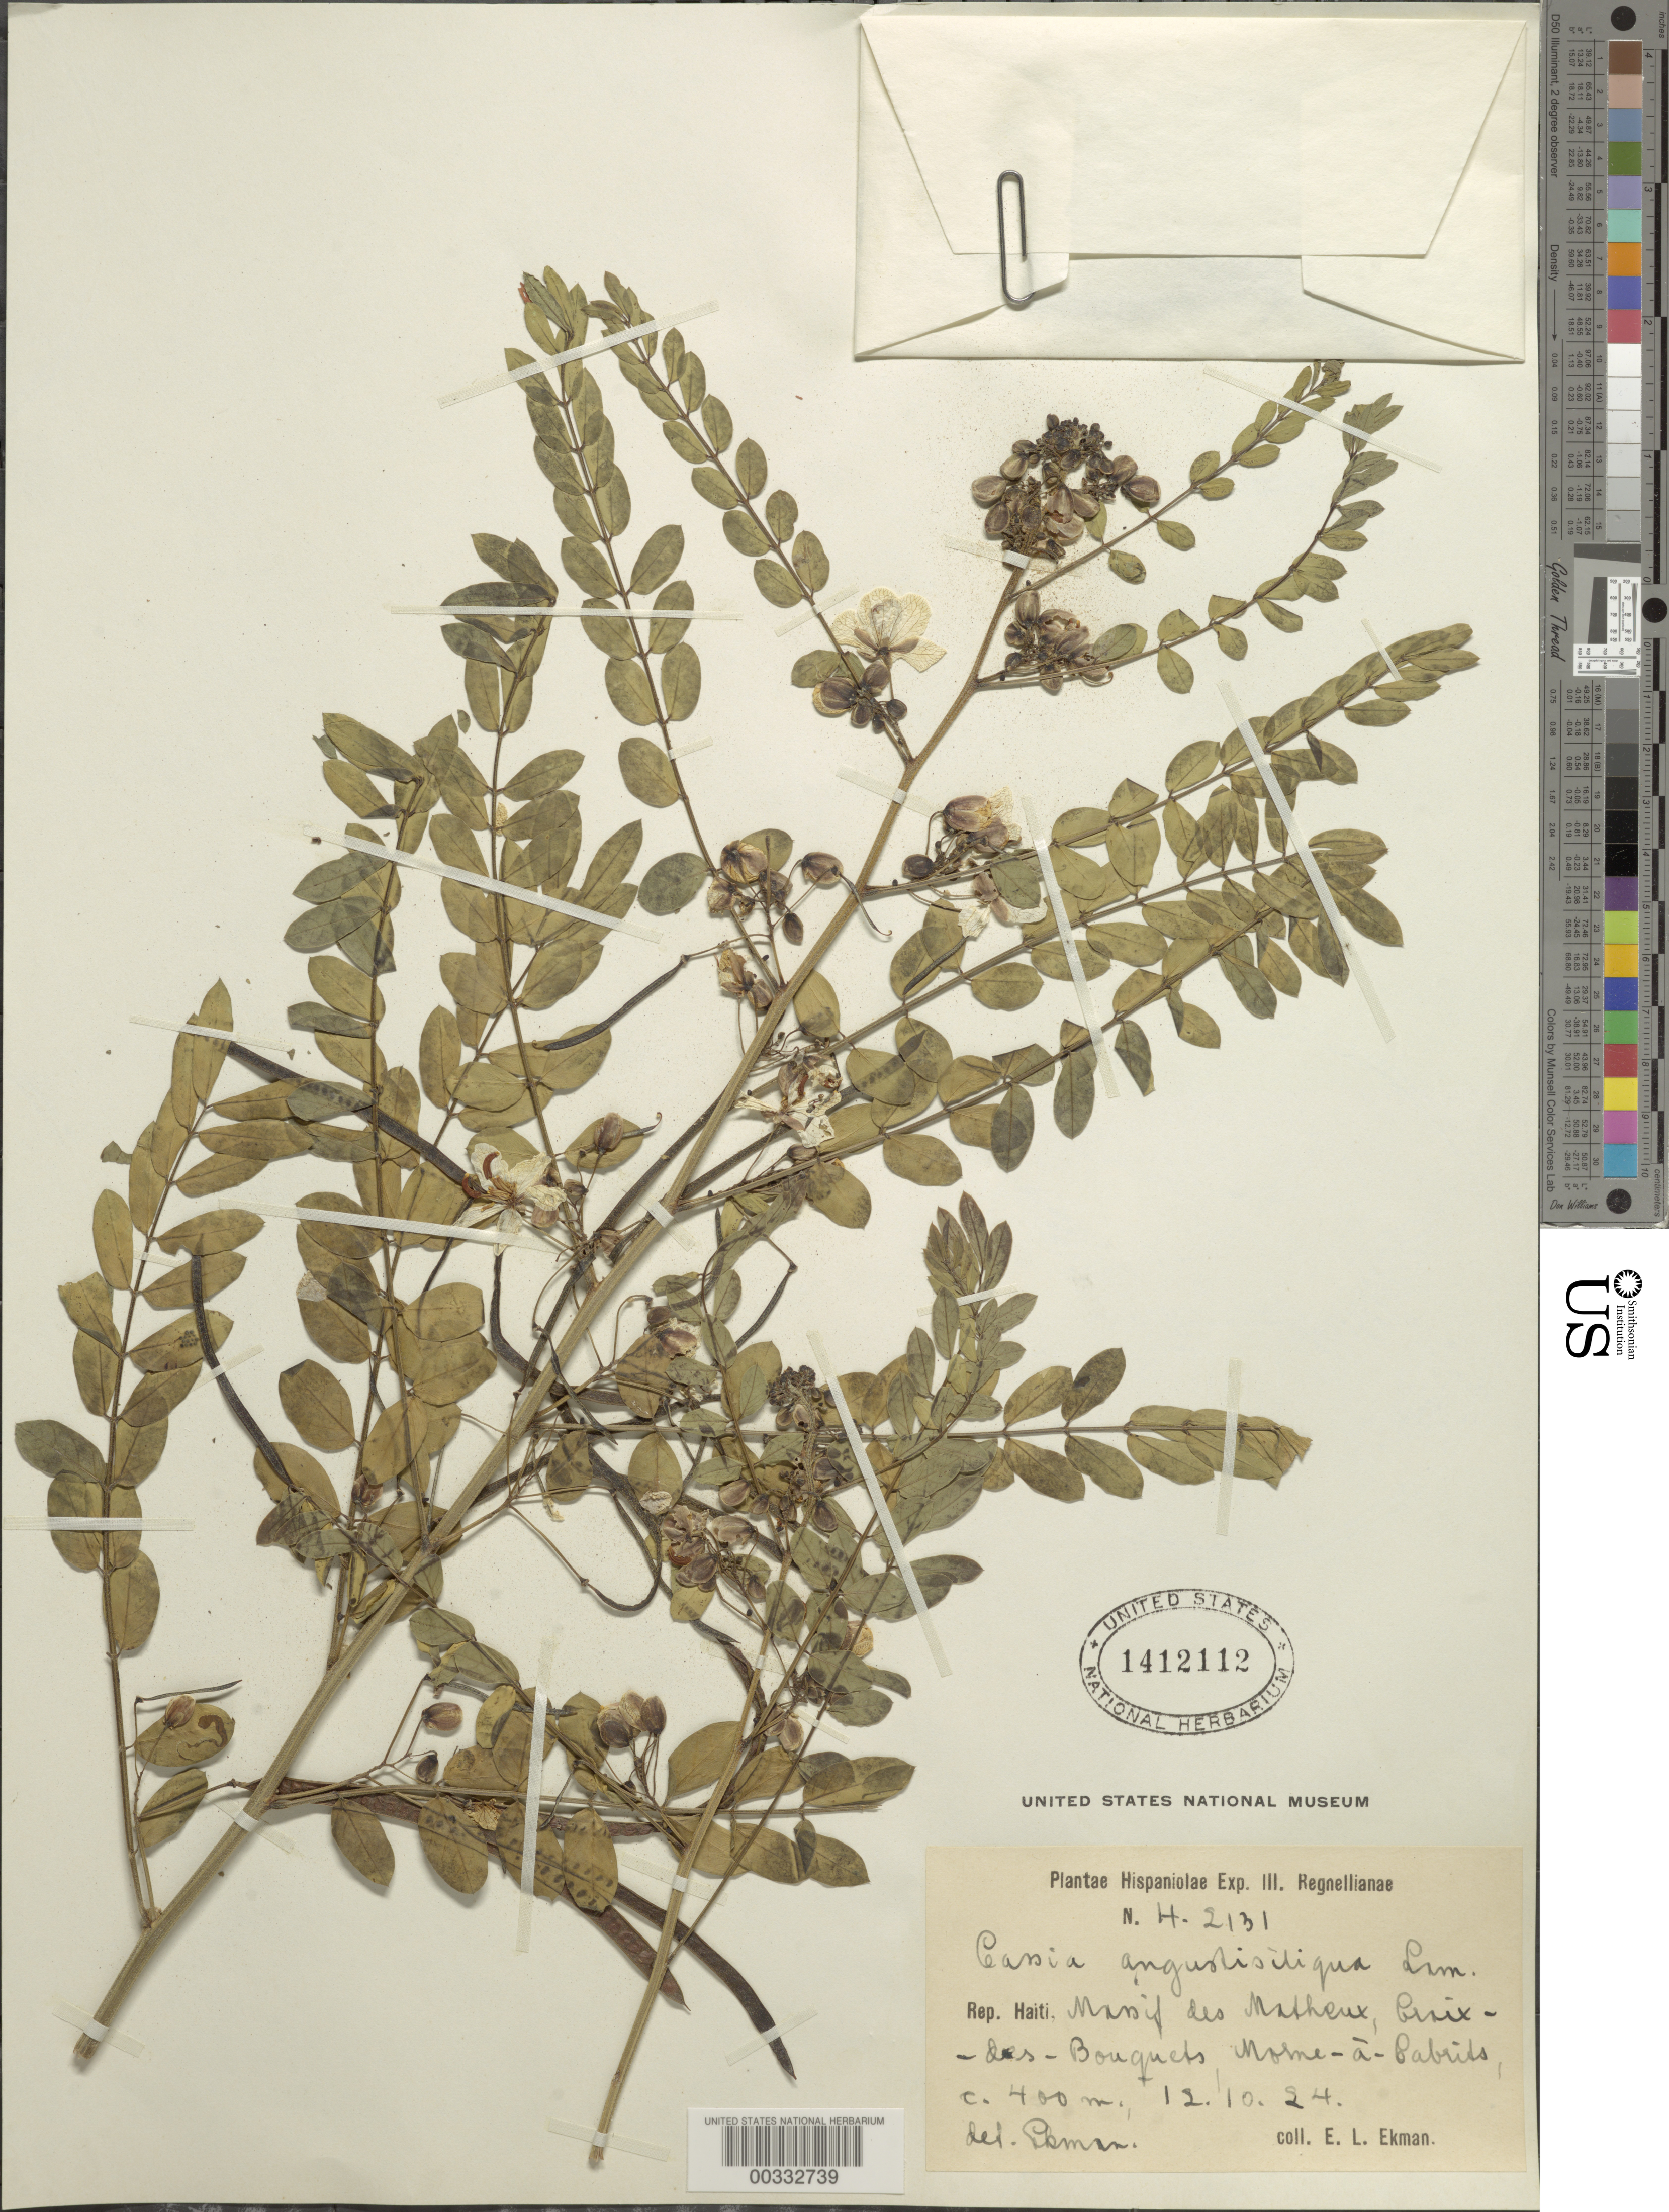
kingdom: Plantae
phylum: Tracheophyta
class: Magnoliopsida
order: Fabales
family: Fabaceae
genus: Senna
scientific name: Senna angustisiliqua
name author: (Lam.) H.S. Irwin & Barneby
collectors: E. L. Ekman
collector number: N.h.2131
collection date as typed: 12 Oct 1924 or 10 Dec 1924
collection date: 1924-10-12 or 1924-12-10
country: Haiti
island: Hispaniola Island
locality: Massif des matheux, crnix-des-bouquets mome-a-pabrits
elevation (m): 400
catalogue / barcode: US 1412112